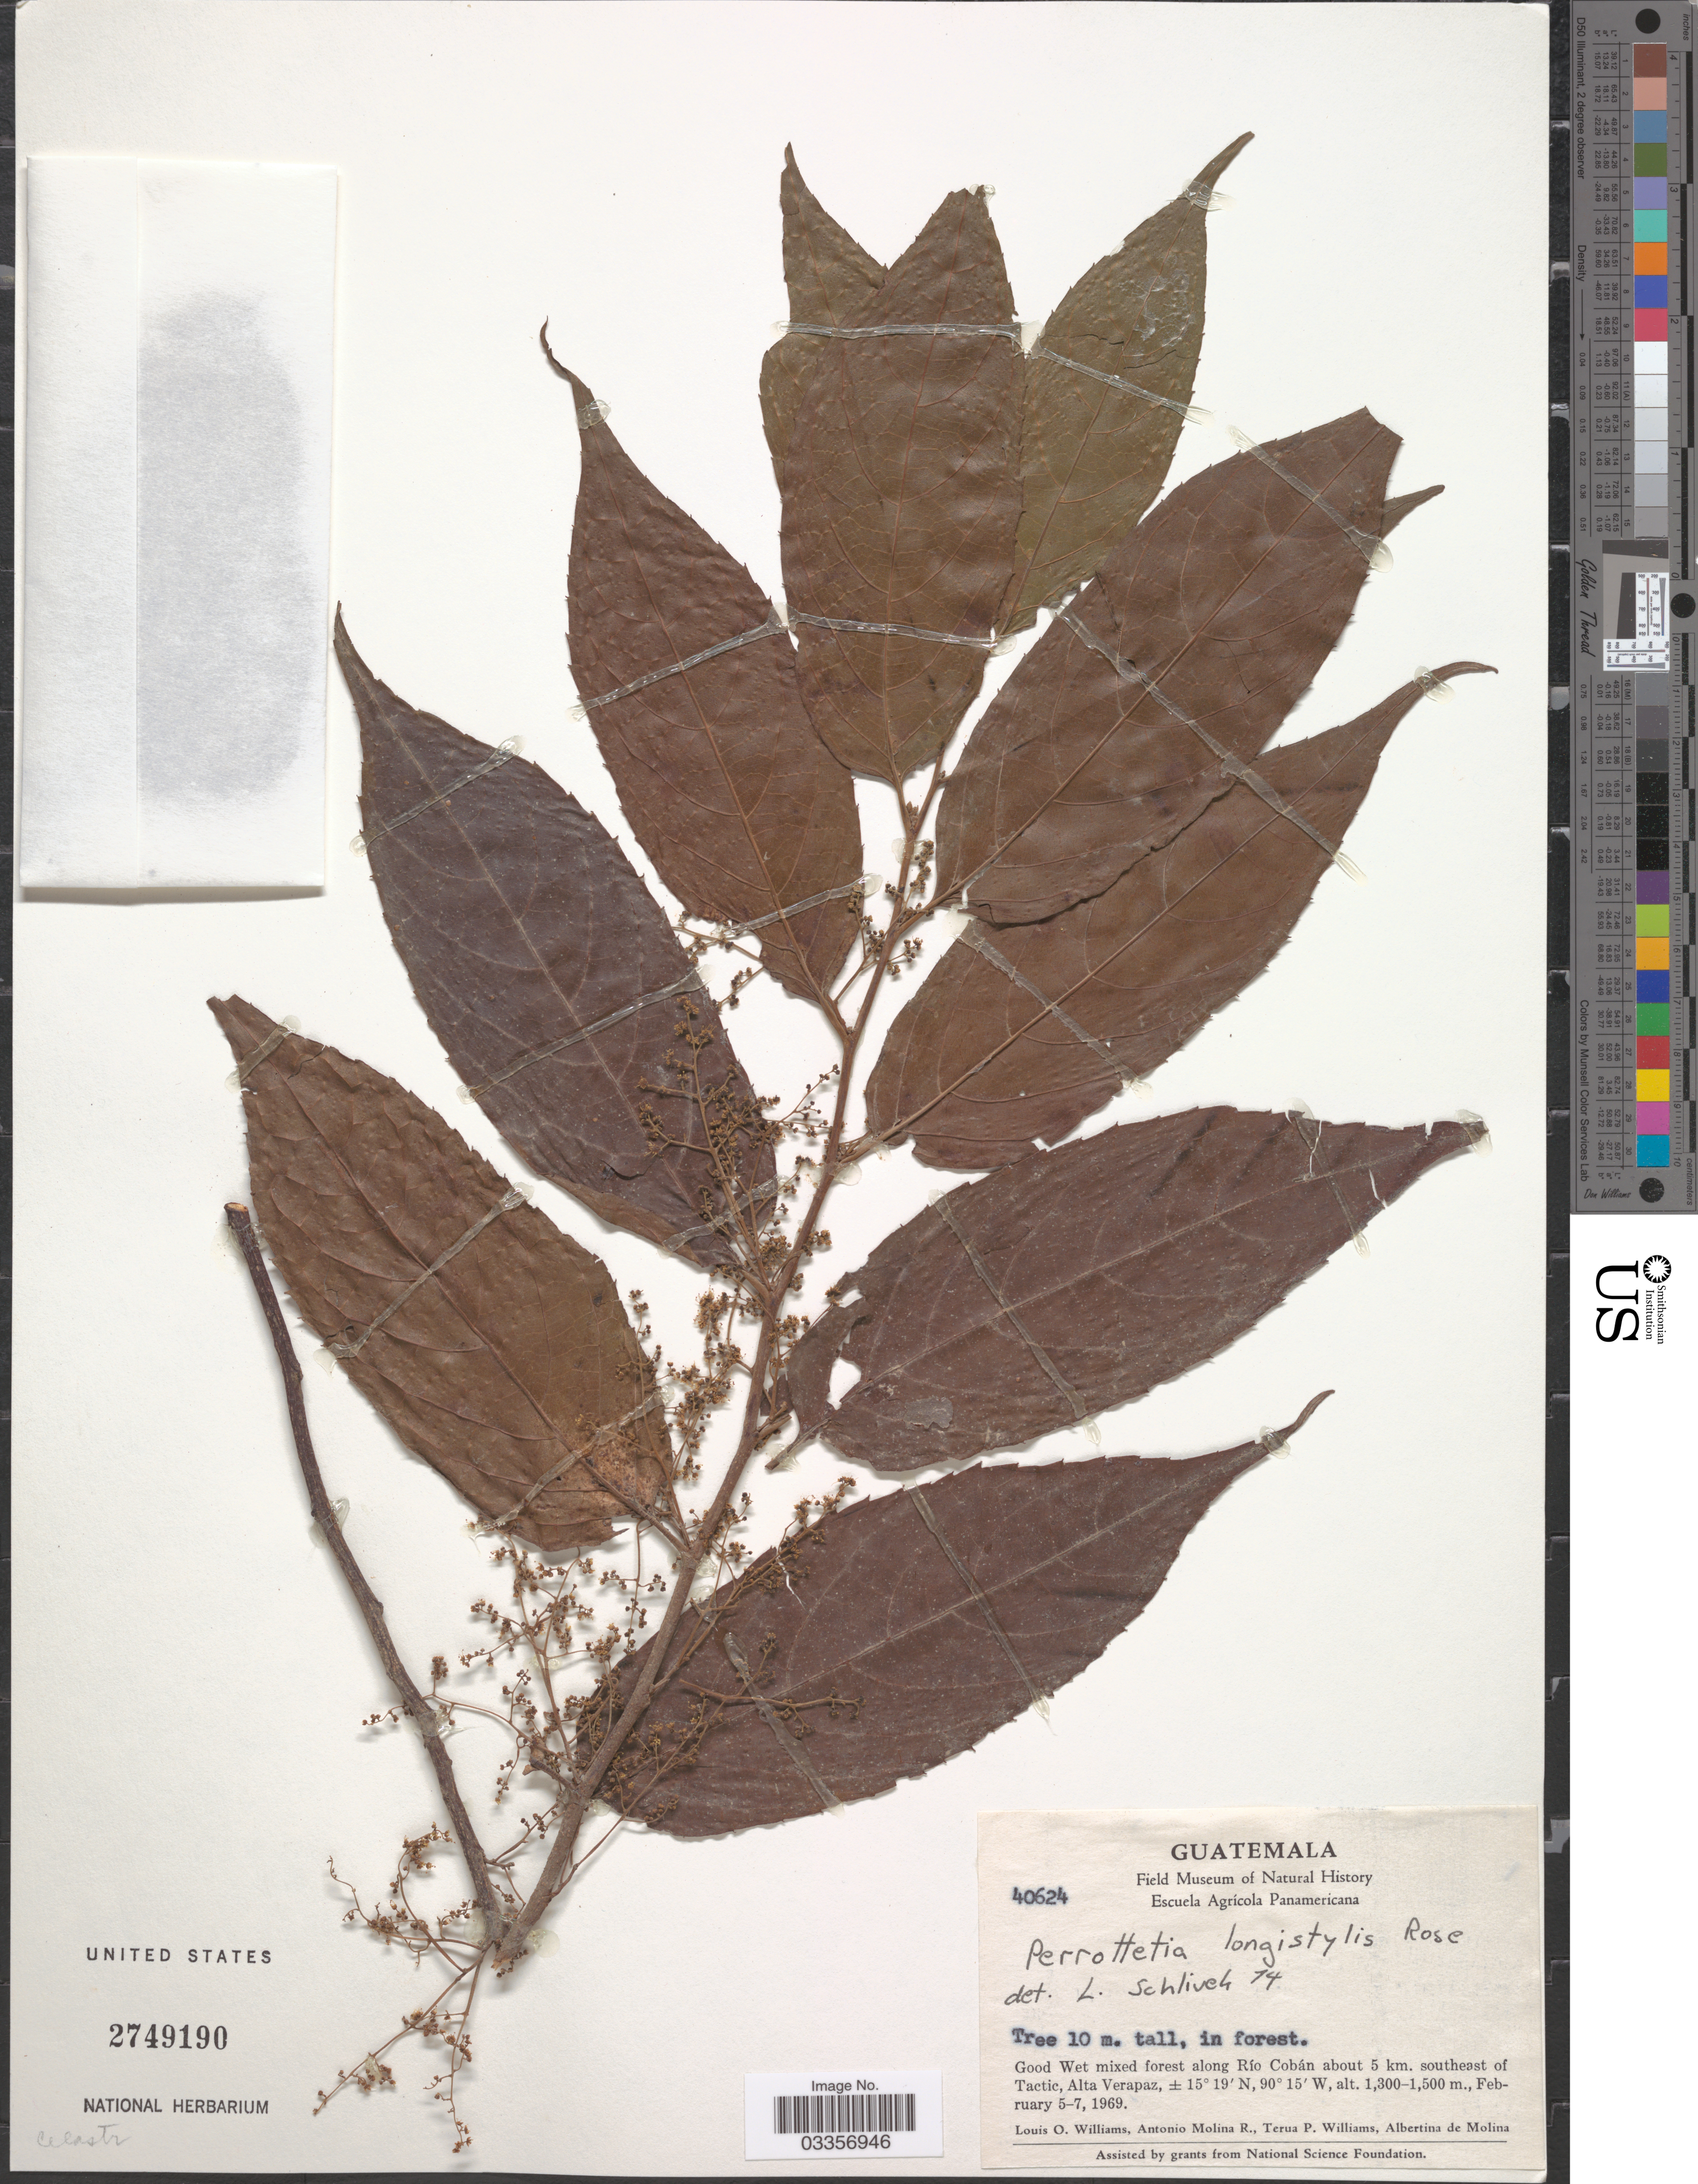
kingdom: Plantae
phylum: Tracheophyta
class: Magnoliopsida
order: Huerteales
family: Dipentodontaceae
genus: Perrottetia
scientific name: Perrottetia longistylis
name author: Rose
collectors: L. O. Williams, A. Molina R., T. Williams & A. R. Molina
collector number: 40624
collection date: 1969-02-05/1969-02-07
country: Guatemala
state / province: Alta Verapaz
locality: Along Río Cobán about 5 km. southeast of Tactic.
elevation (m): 1300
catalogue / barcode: US 2749190